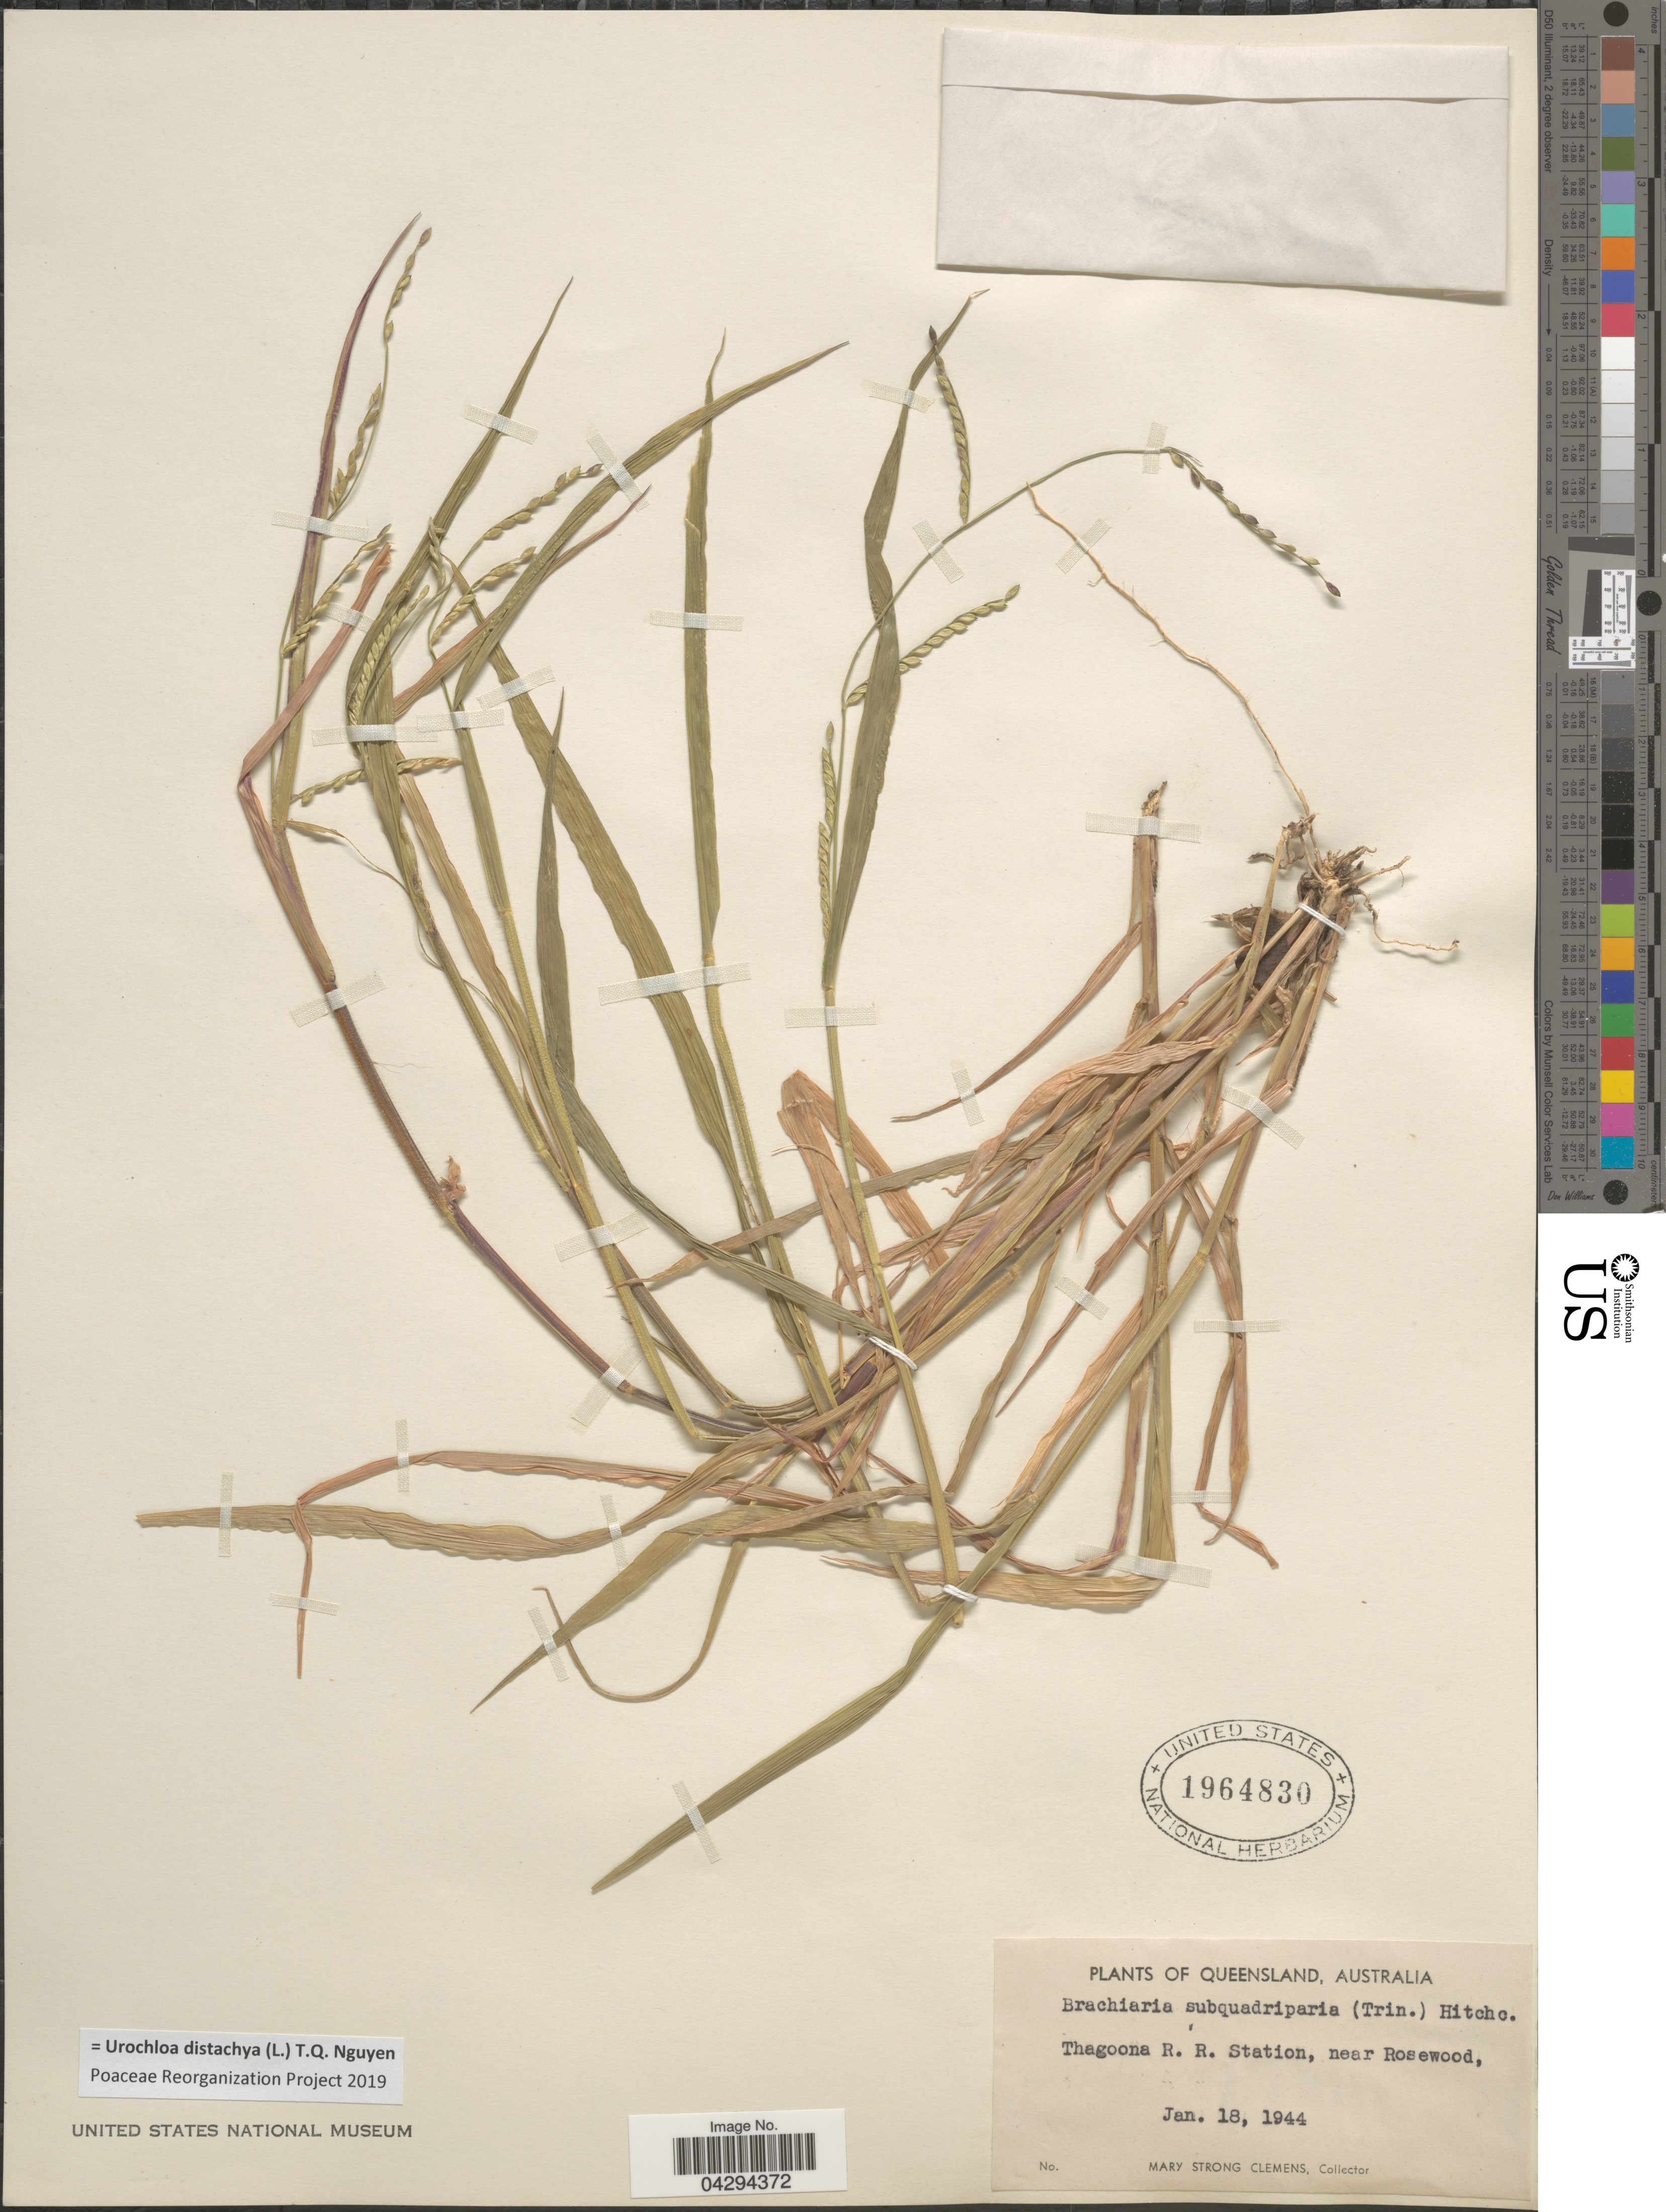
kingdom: Plantae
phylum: Tracheophyta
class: Liliopsida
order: Poales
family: Poaceae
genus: Urochloa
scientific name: Urochloa distachya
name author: (L.) T.Q. Nguyen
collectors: M. S. Clemens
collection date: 1944-01-18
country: Australia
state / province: Queensland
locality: Thagoona R. R. Station, near Rosewood.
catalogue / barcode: US 1964830